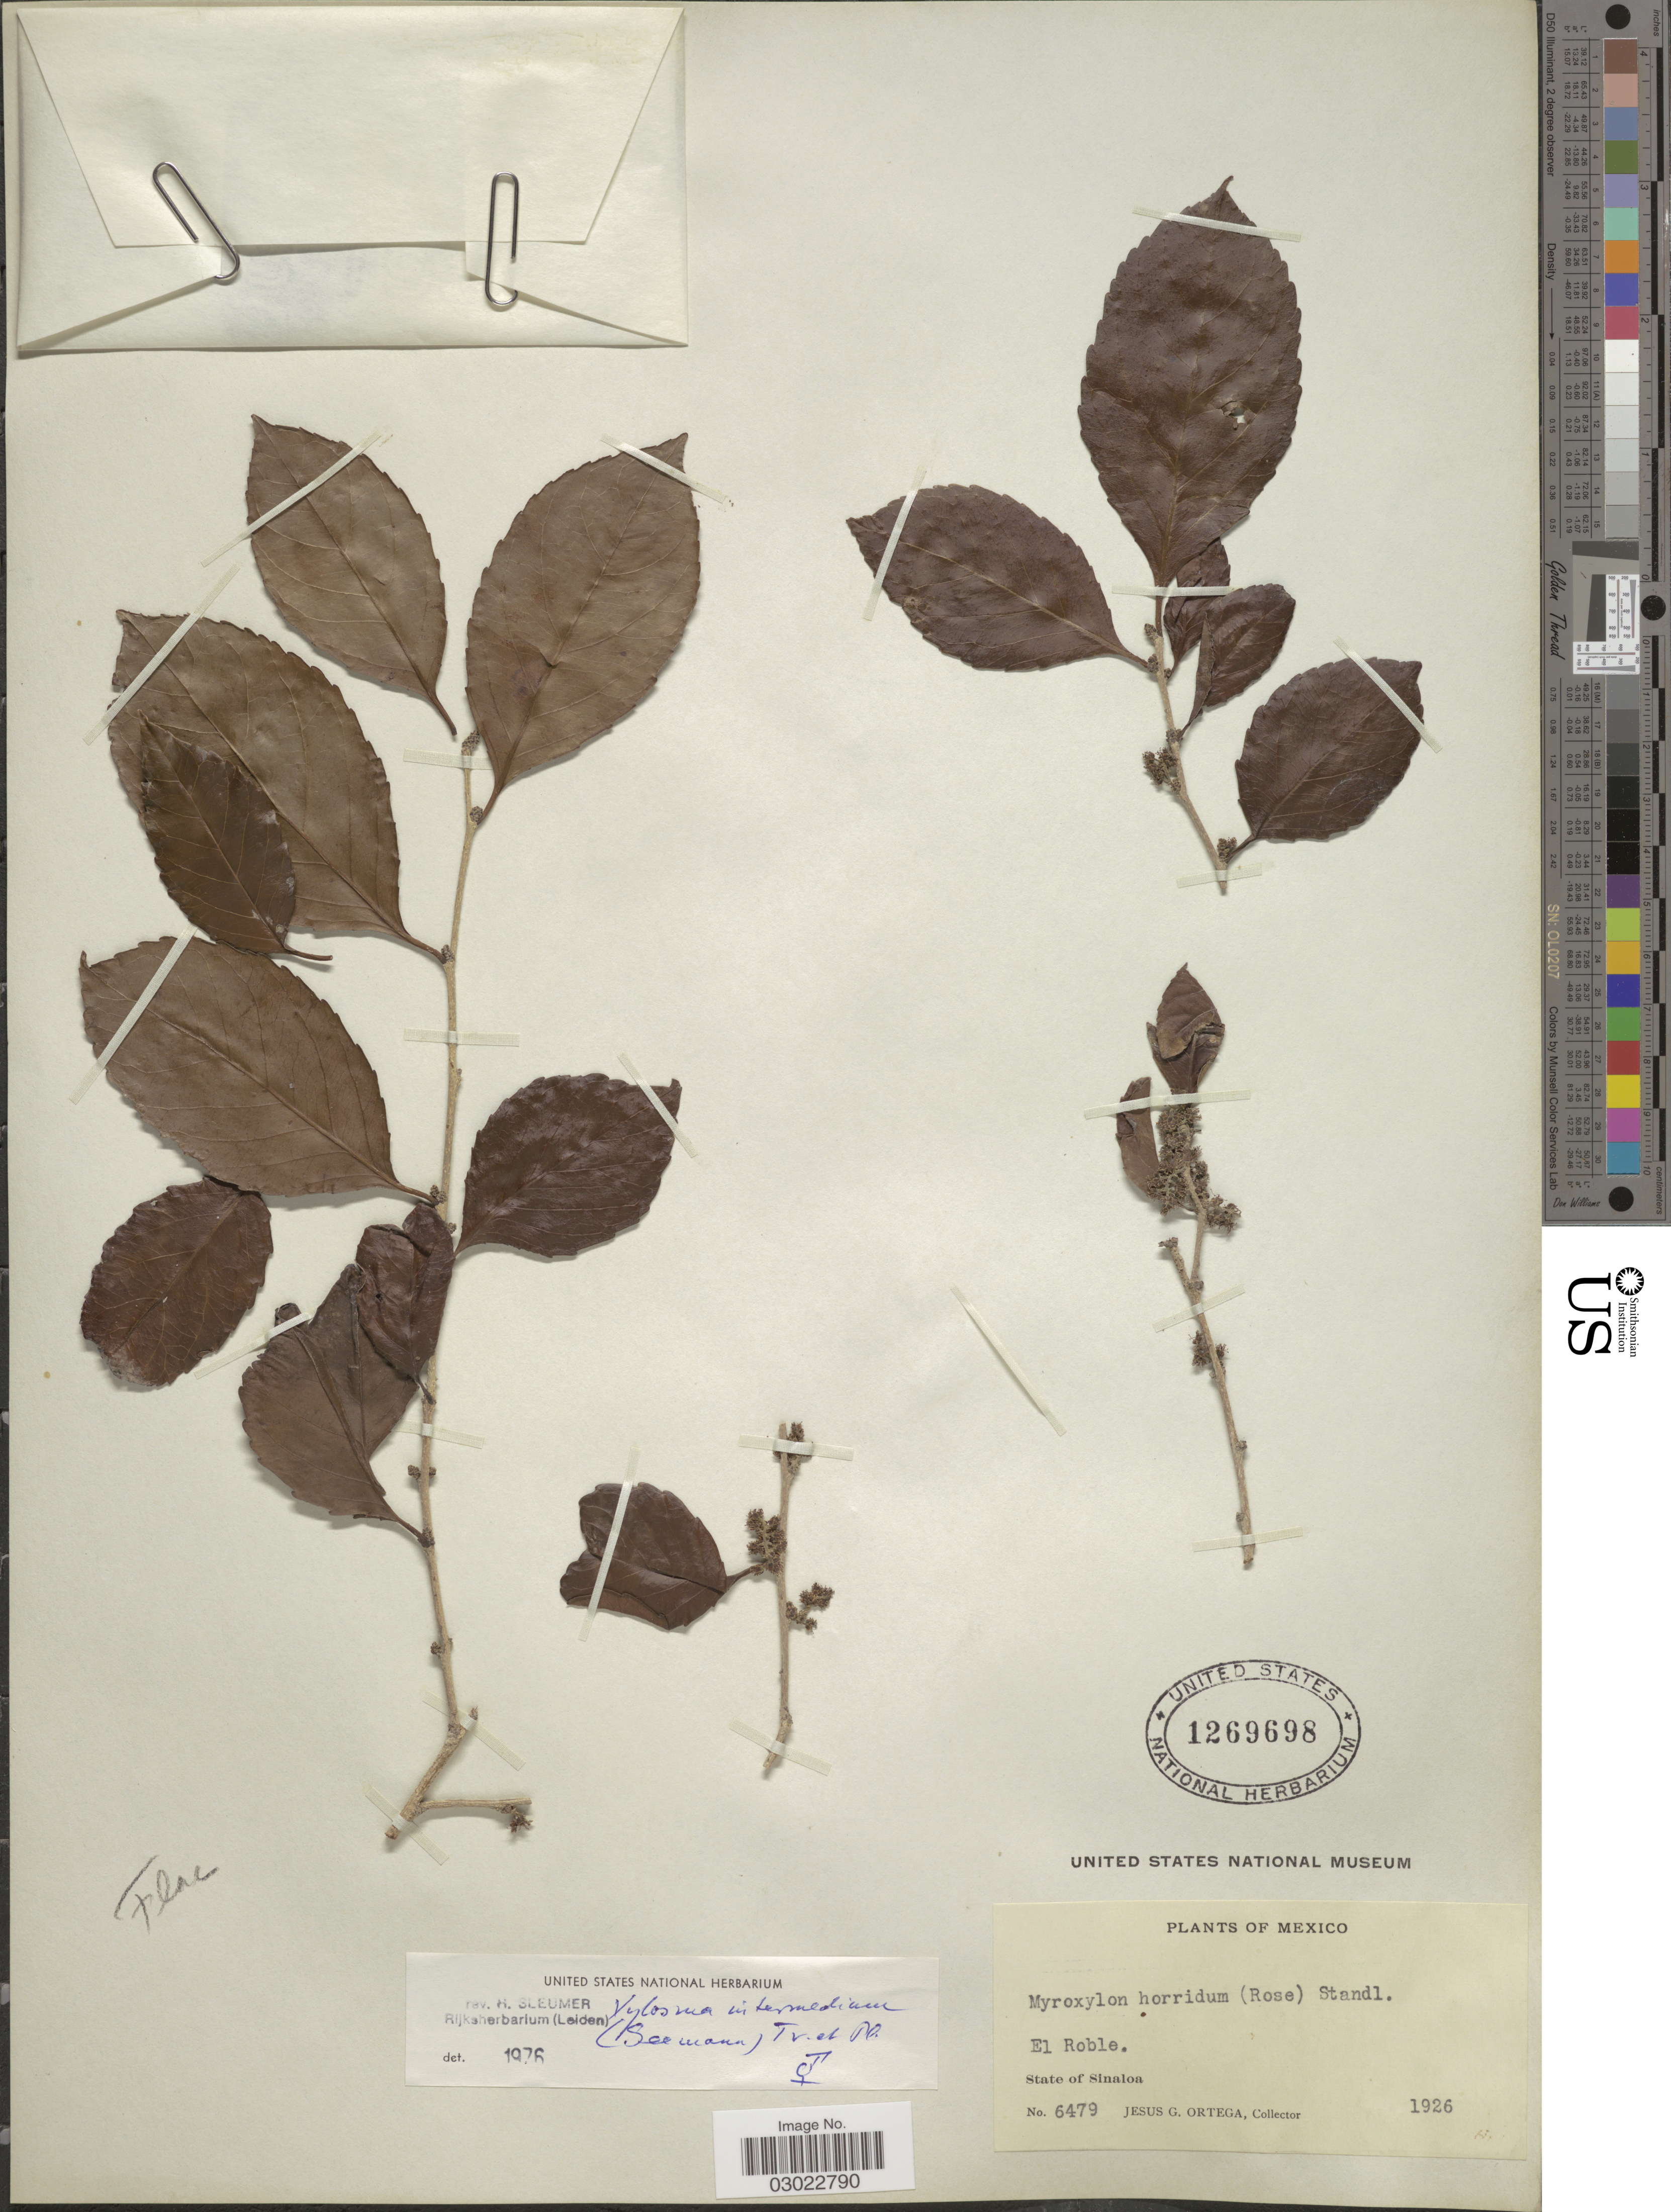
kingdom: Plantae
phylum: Tracheophyta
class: Magnoliopsida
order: Malpighiales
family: Salicaceae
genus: Xylosma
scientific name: Xylosma horrida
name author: Rose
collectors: J. Ortega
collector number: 6479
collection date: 1926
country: Mexico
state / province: Sinaloa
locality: El Roble.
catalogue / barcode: US 1269698